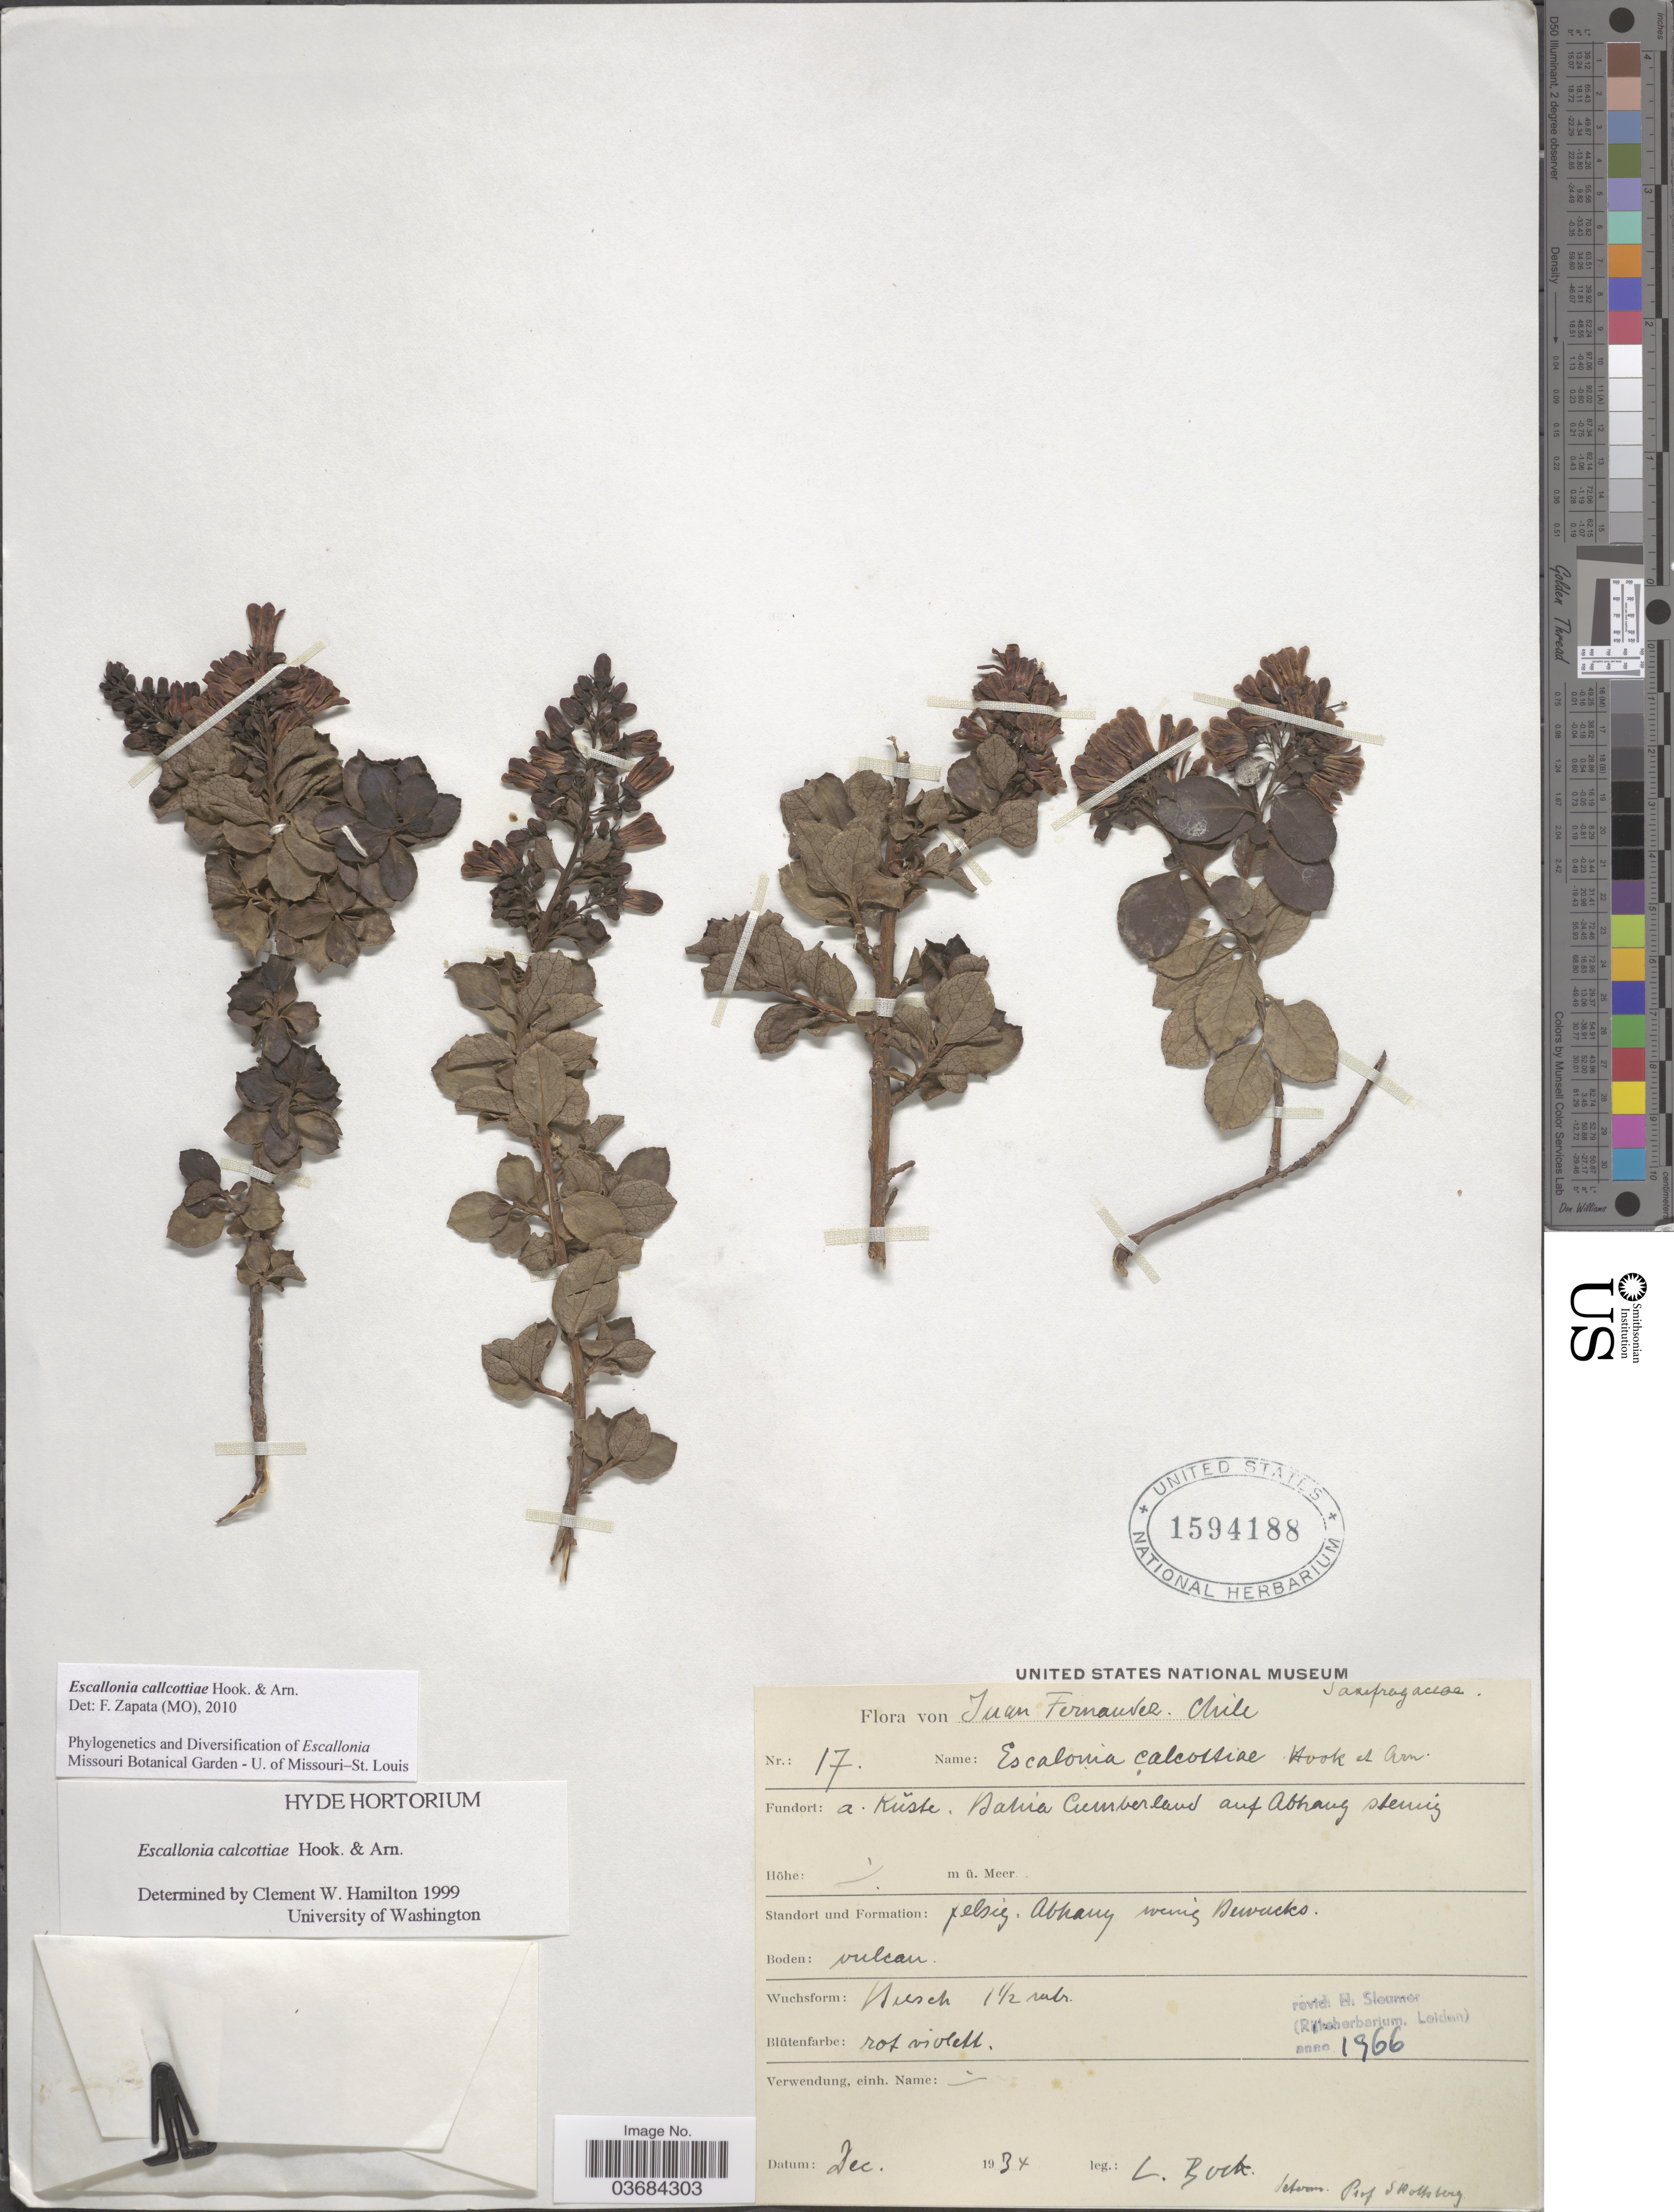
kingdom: Plantae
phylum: Tracheophyta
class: Magnoliopsida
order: Escalloniales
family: Escalloniaceae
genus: Escallonia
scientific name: Escallonia callcottiae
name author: Hook. & Arn.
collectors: L. Bock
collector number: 17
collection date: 1934-12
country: Chile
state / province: Valparaíso (V)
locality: Juan Fernandez. A. Küste. Bahia Cumberland.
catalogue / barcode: US 1594188